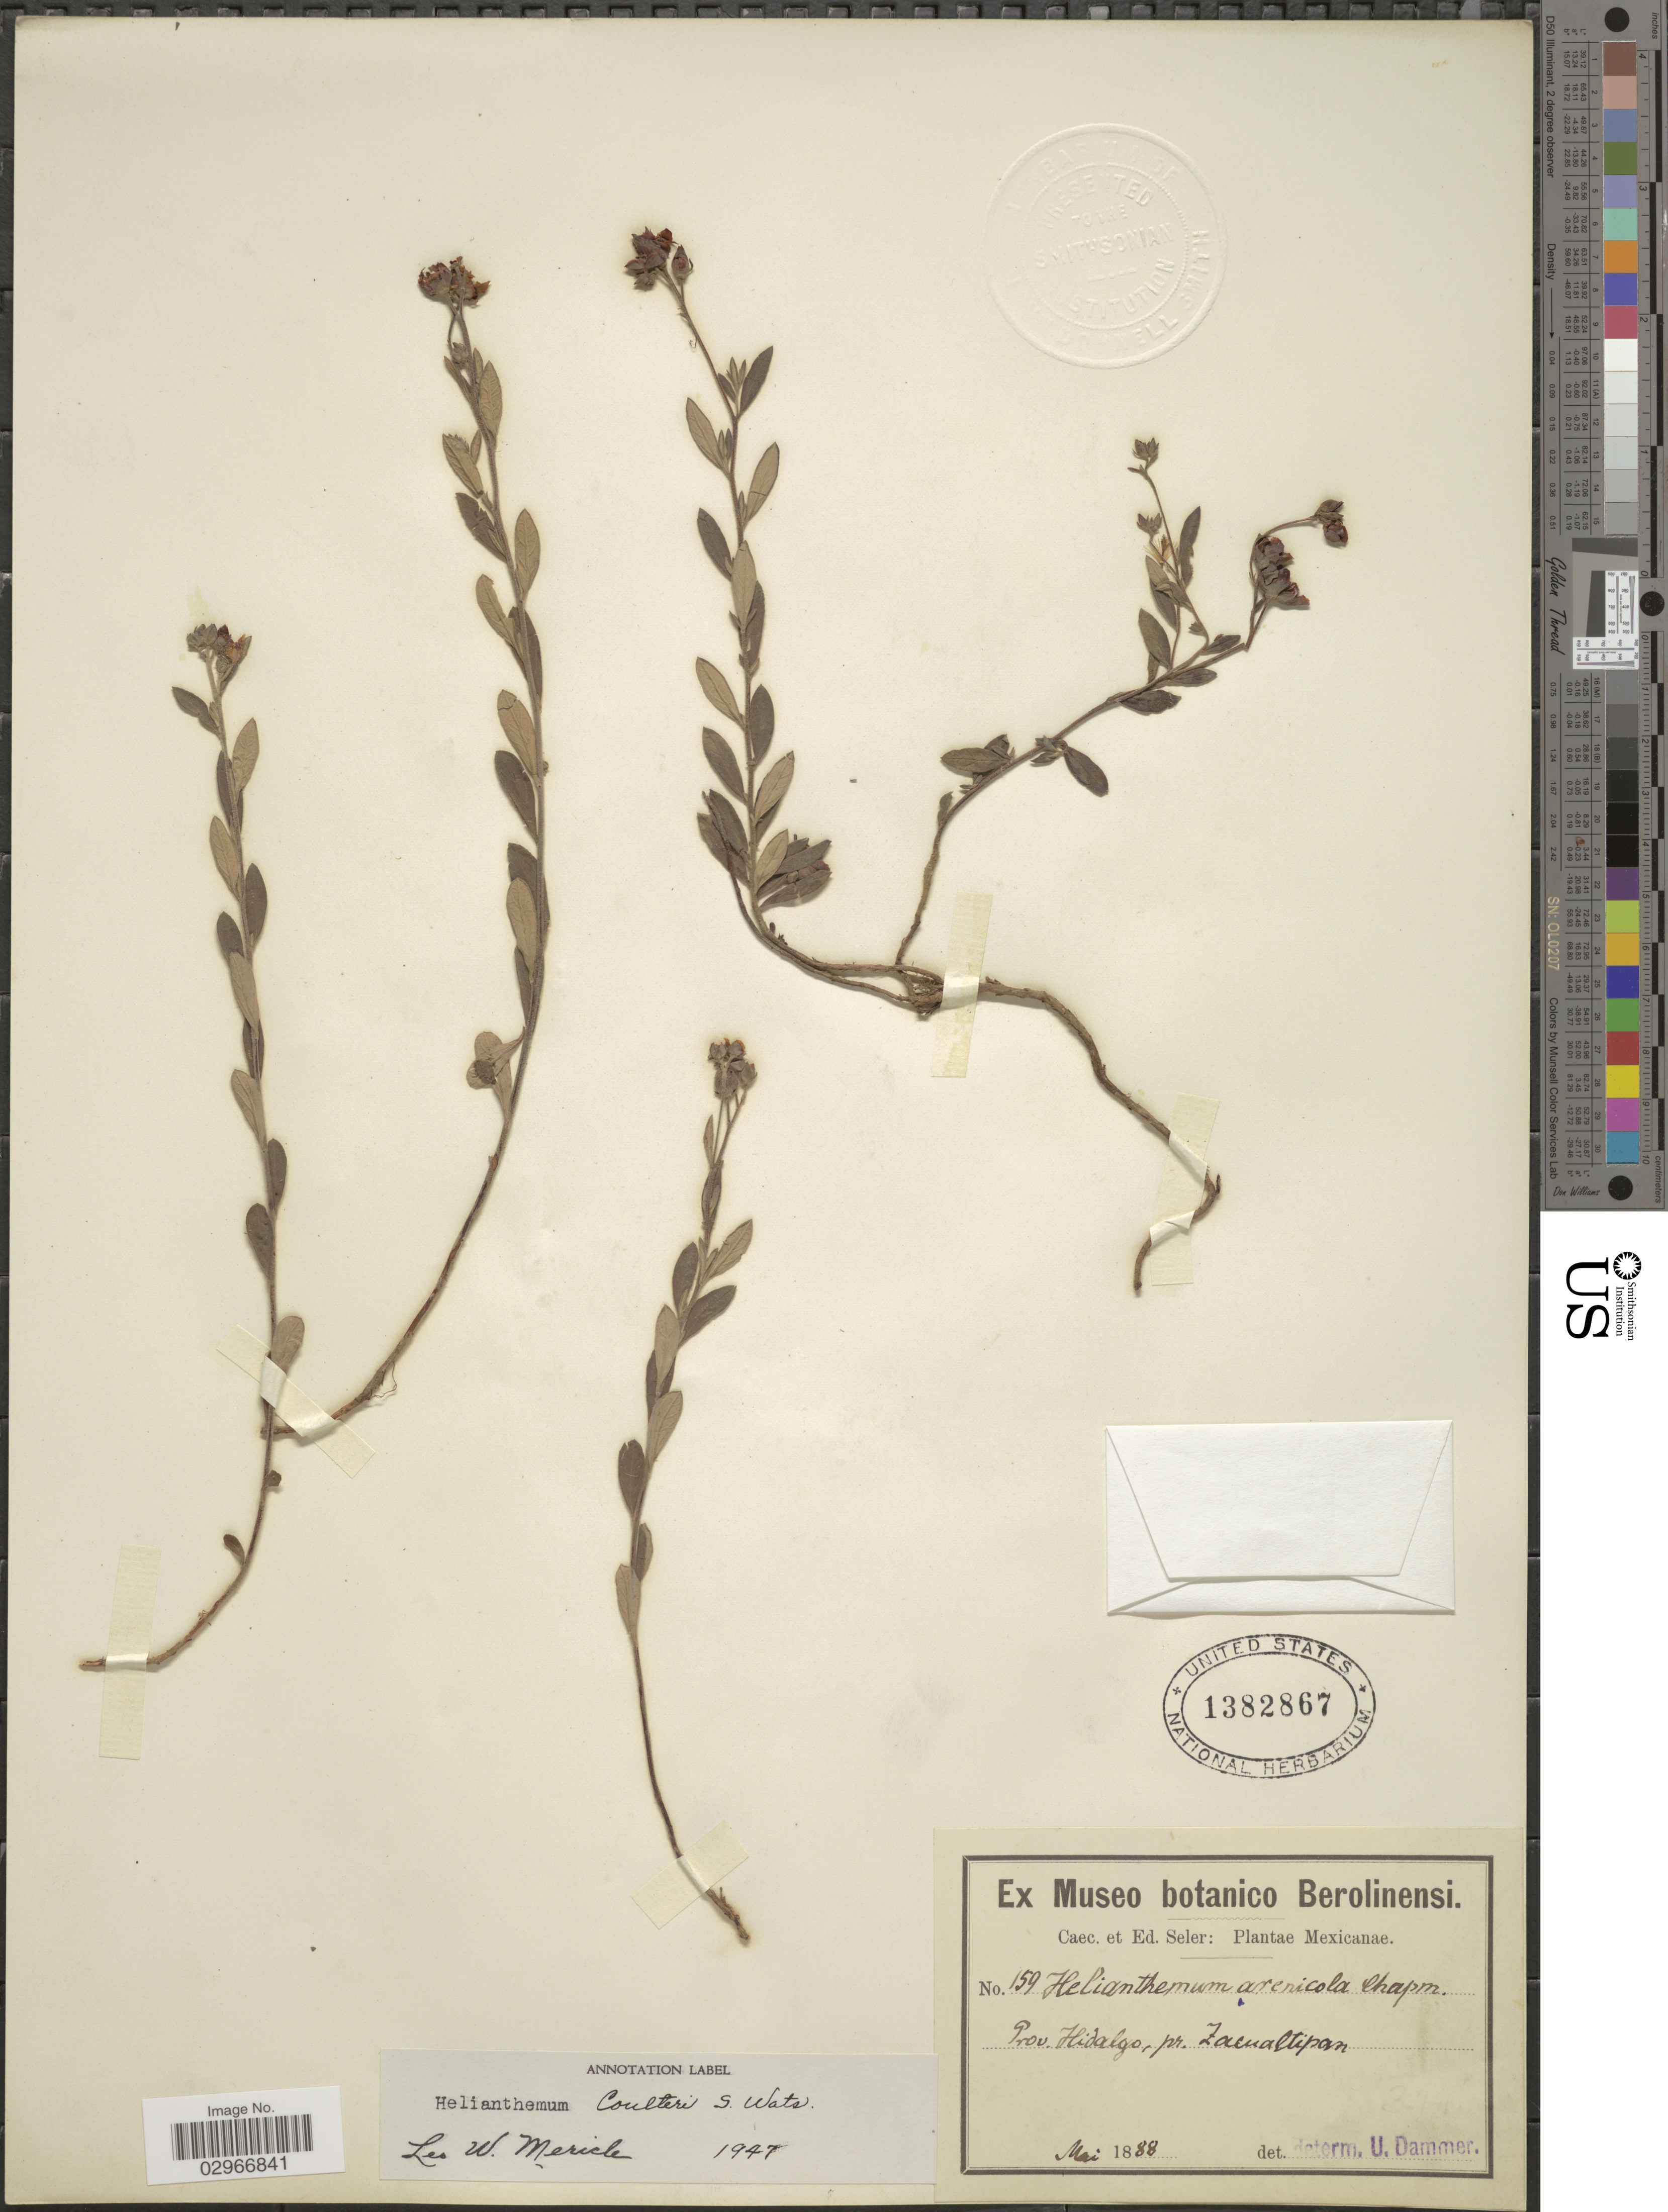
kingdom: Plantae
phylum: Tracheophyta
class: Magnoliopsida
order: Malvales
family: Cistaceae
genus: Helianthemum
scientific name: Helianthemum coulteri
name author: S. Watson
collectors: C. Seler & E. G. Seler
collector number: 159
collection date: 1888-05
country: Mexico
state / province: Hidalgo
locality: Pr. Zacualtipan.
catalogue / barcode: US 1382867